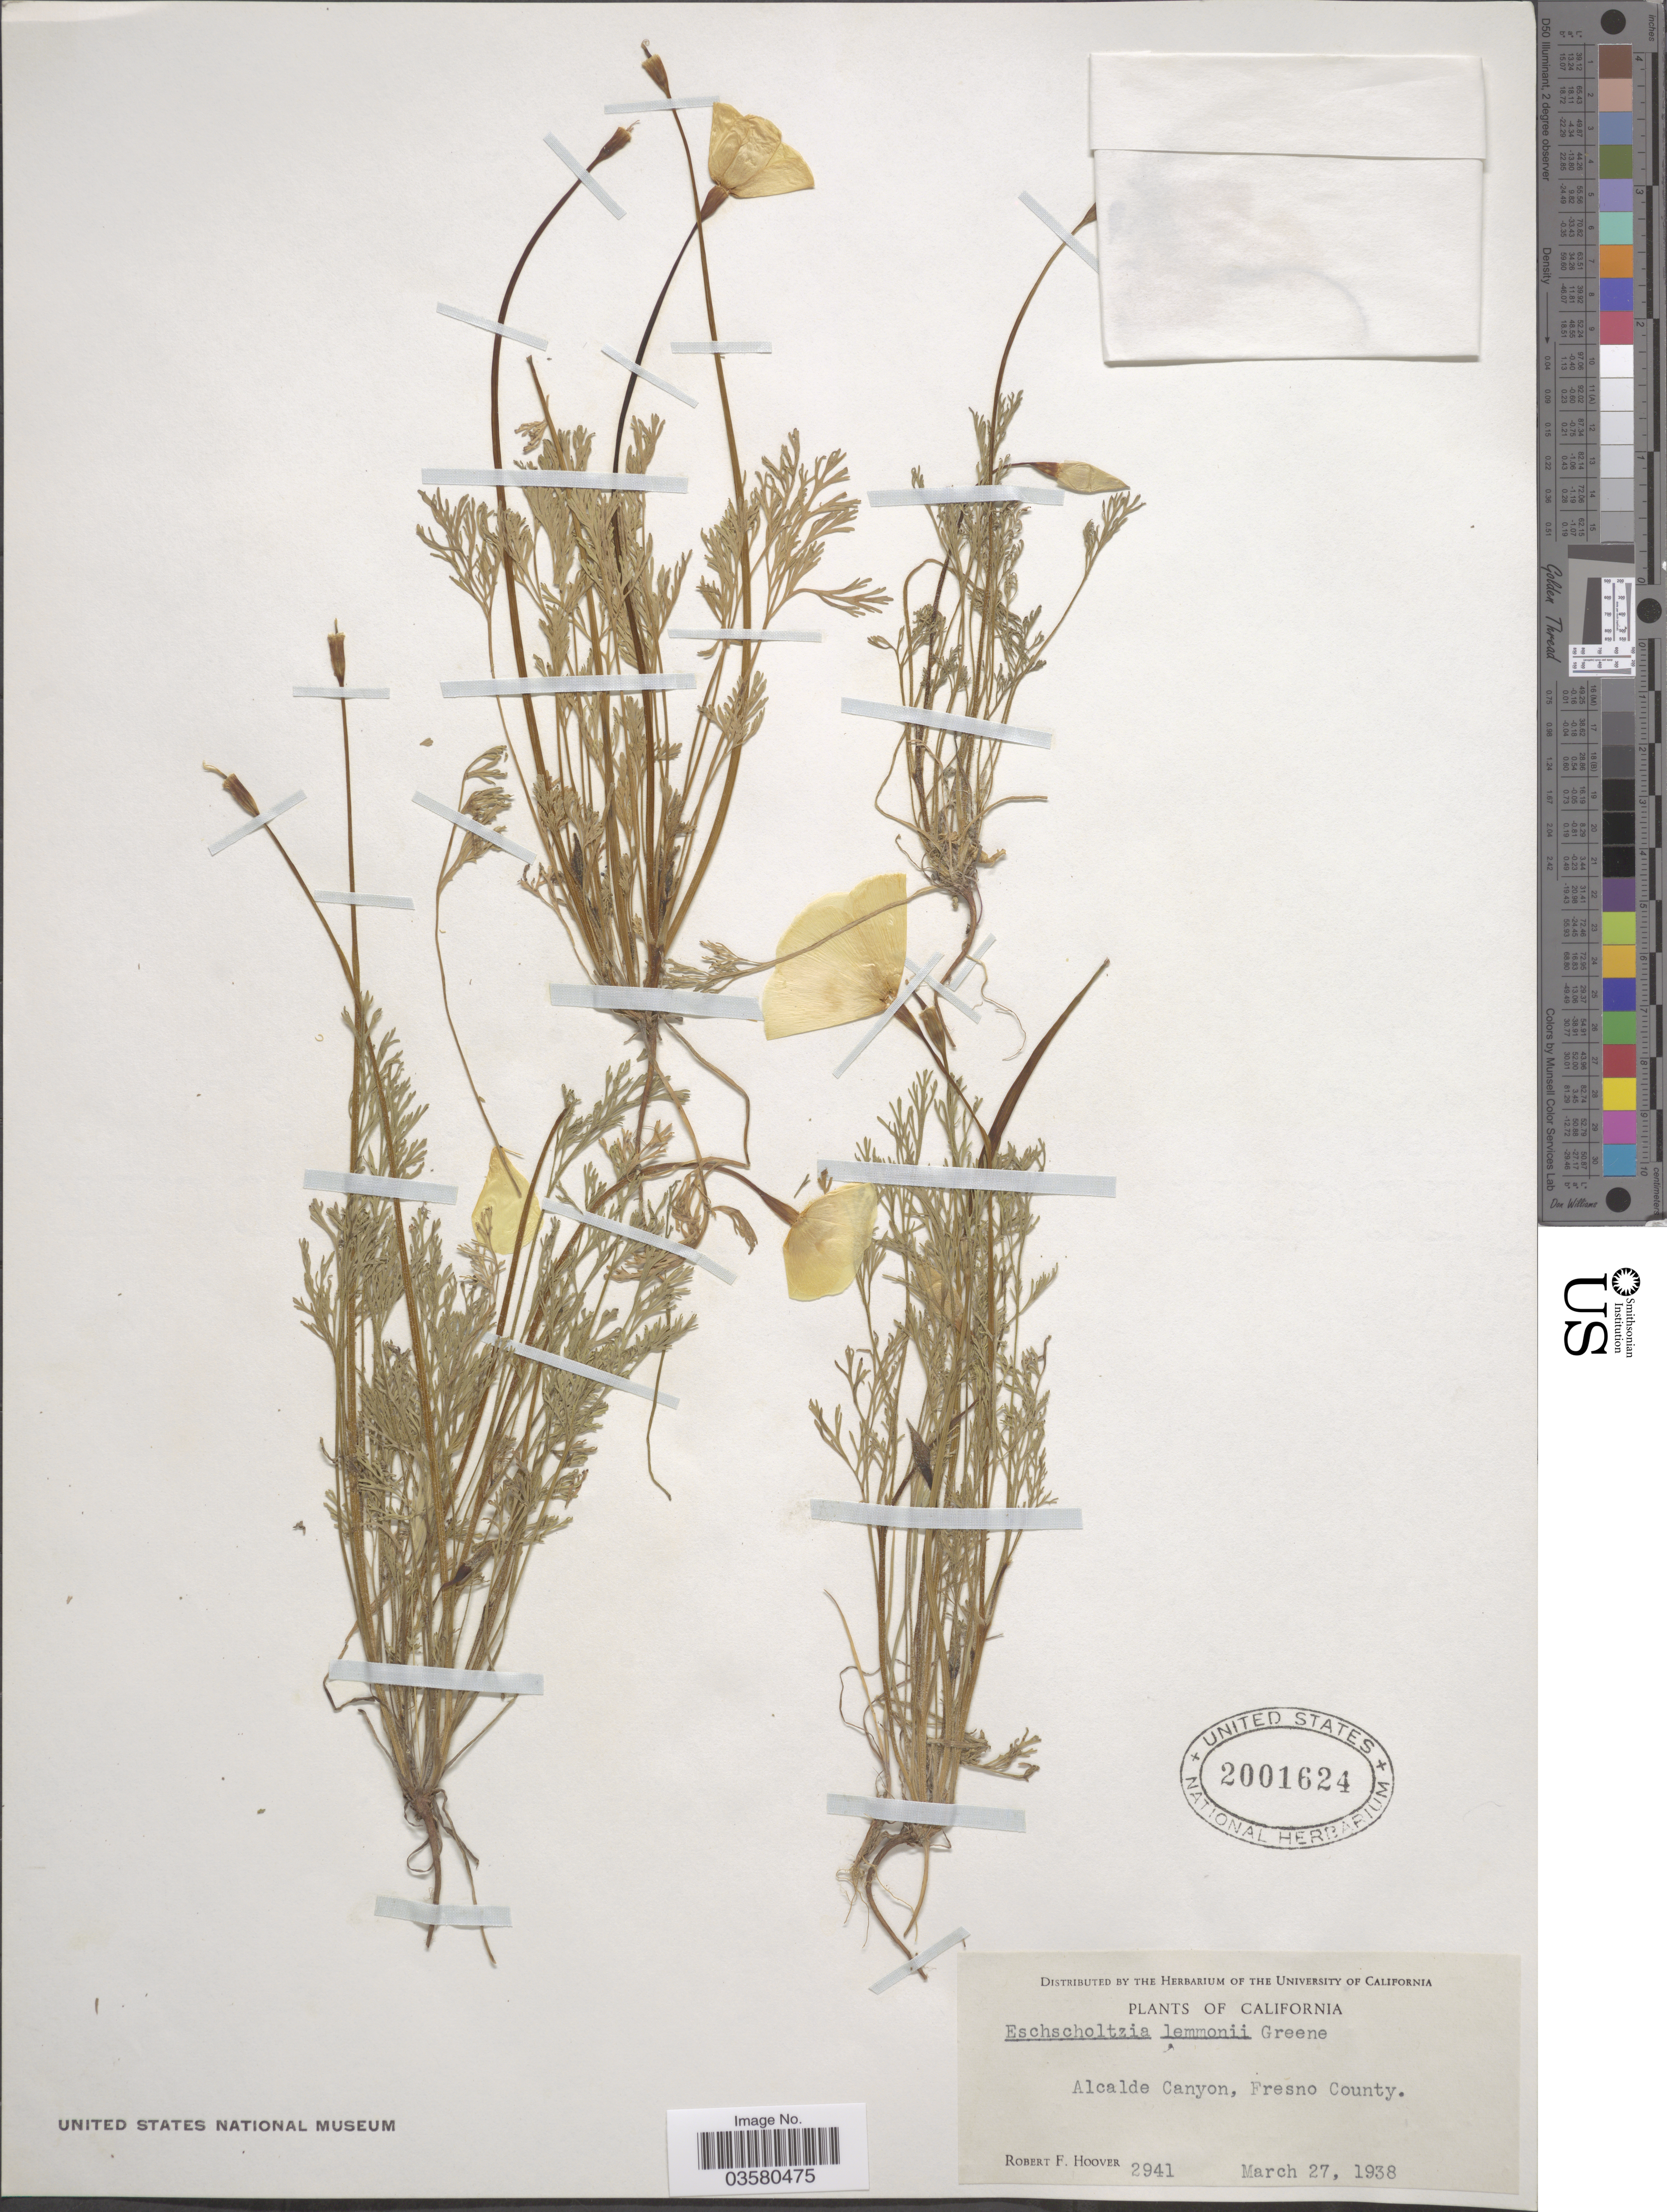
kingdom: Plantae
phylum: Tracheophyta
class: Magnoliopsida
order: Ranunculales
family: Papaveraceae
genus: Eschscholzia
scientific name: Eschscholzia lemmonii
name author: Greene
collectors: R. F. Hoover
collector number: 2941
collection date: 1938-03-27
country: United States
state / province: California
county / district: Fresno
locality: Alcalde Canyon, Fresno County.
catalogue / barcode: US 2001624